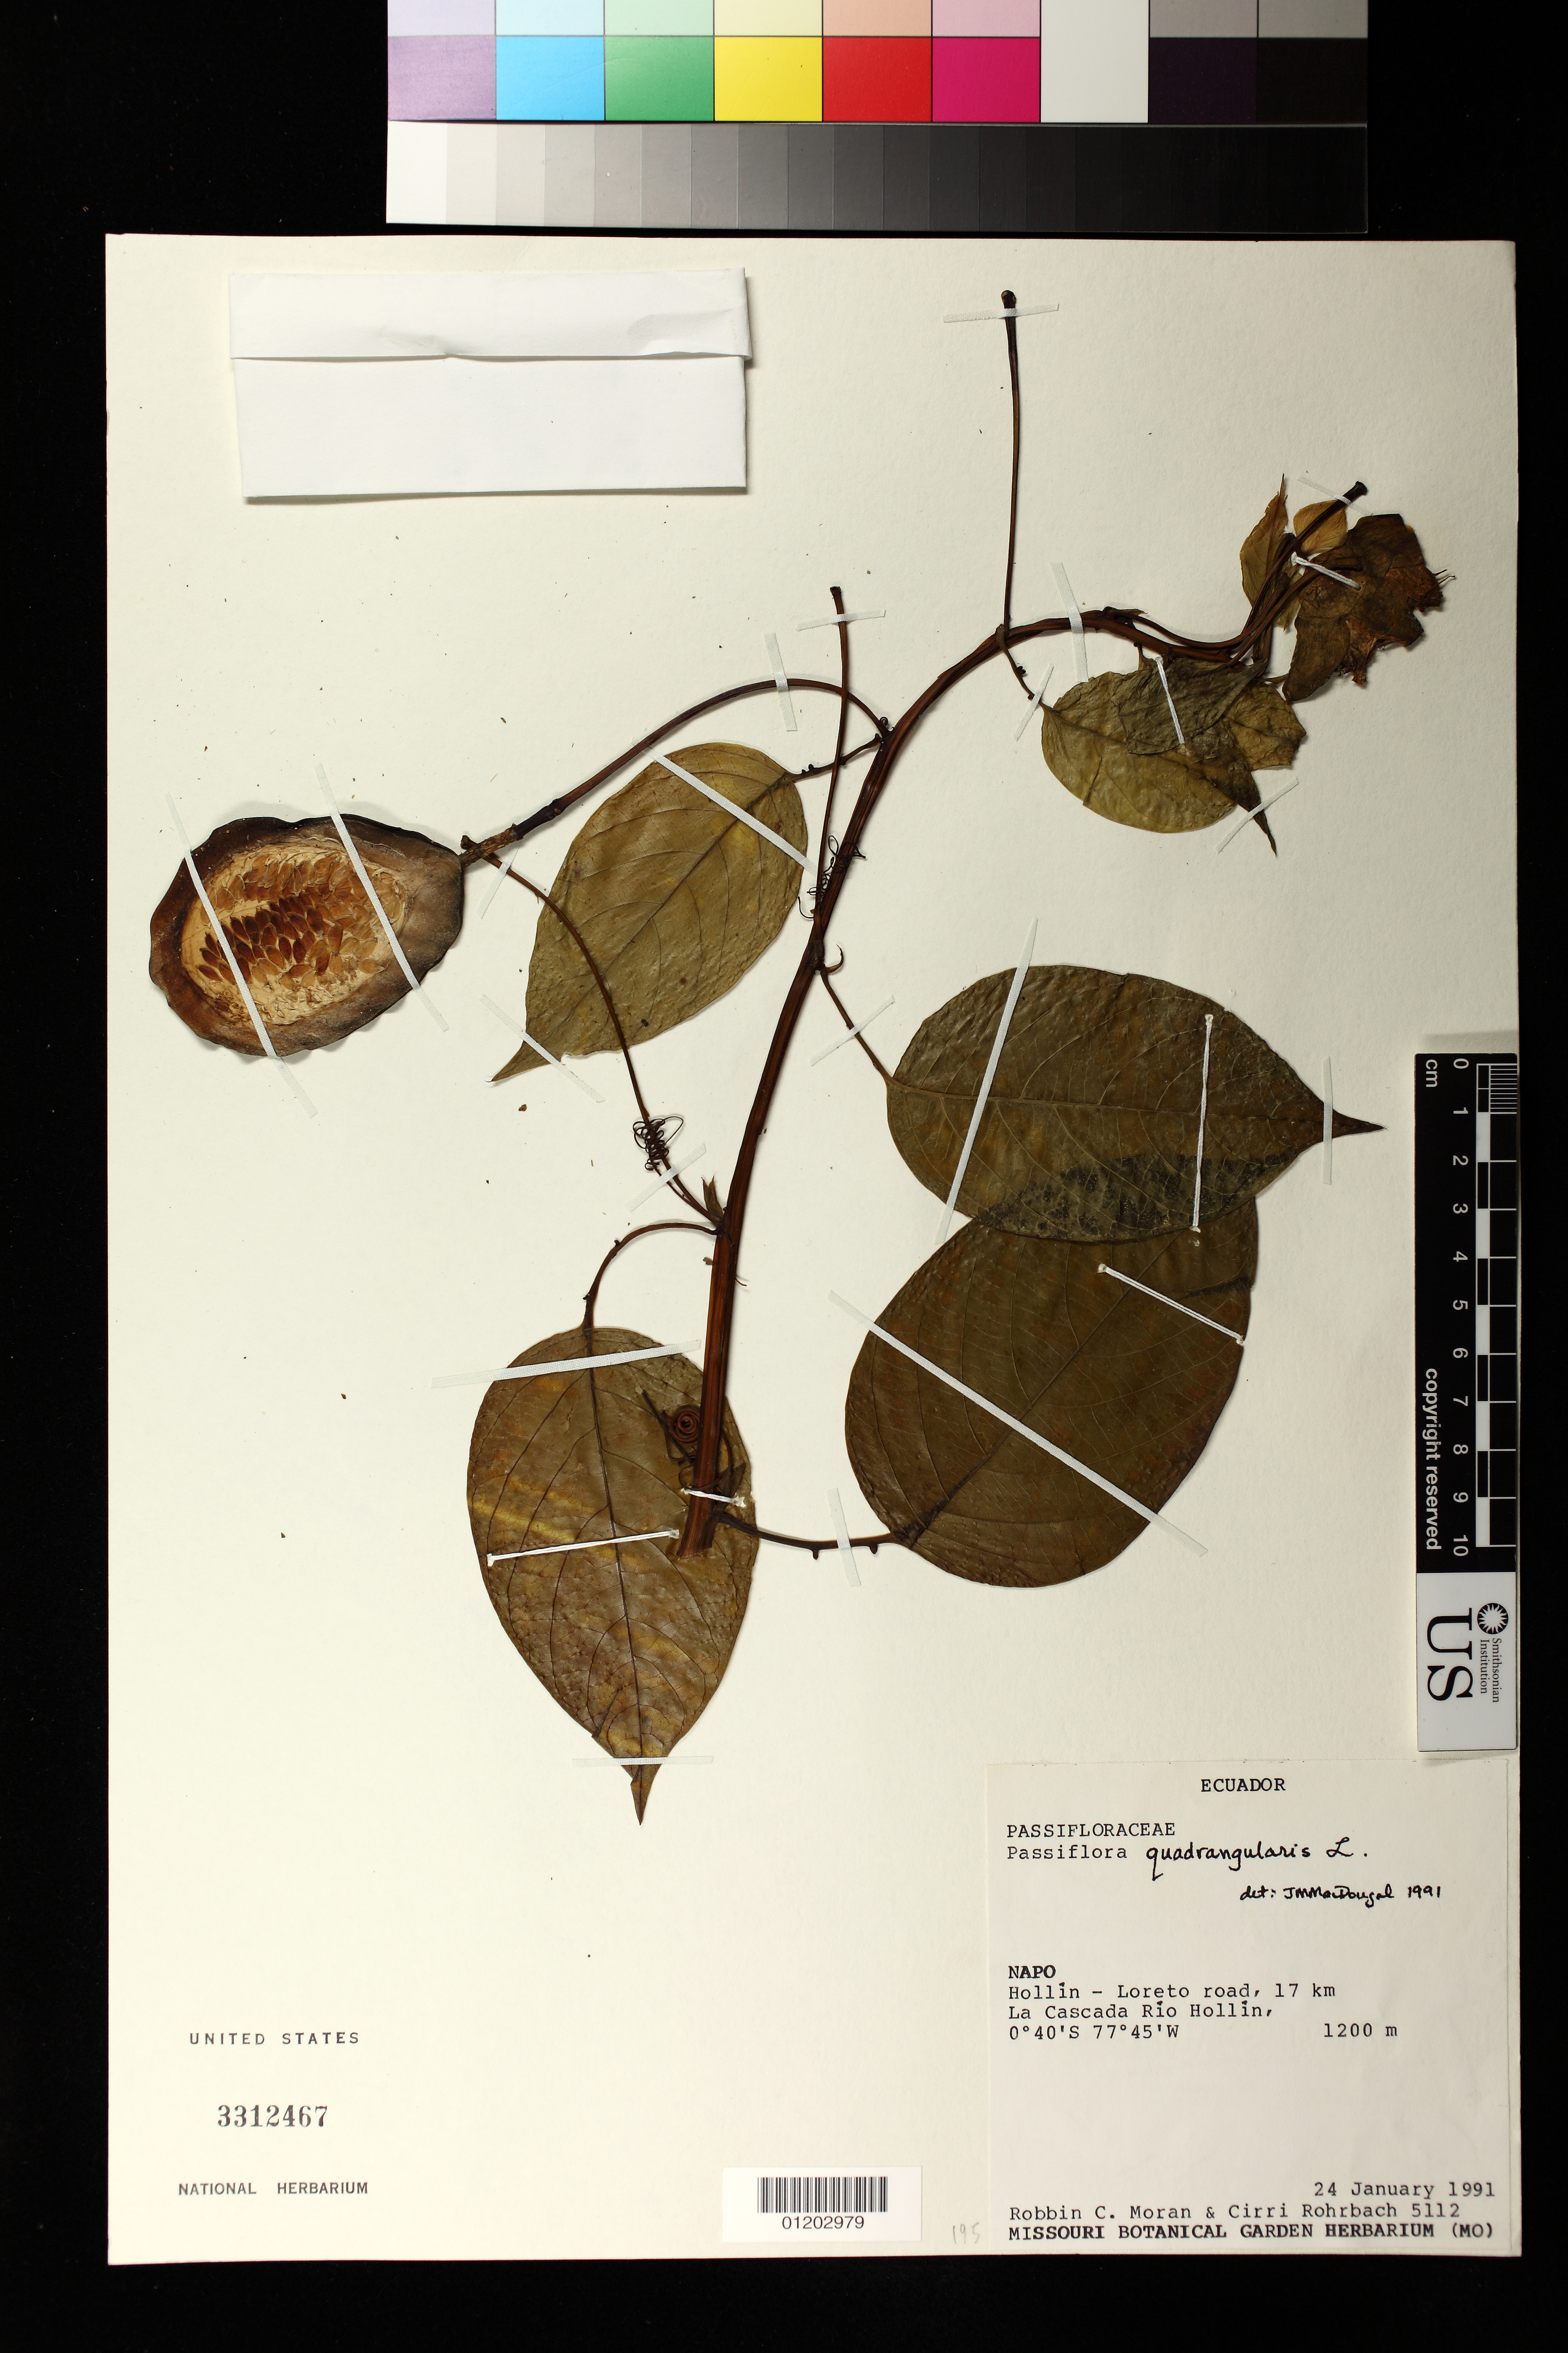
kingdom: Plantae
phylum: Tracheophyta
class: Magnoliopsida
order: Malpighiales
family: Passifloraceae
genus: Passiflora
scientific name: Passiflora quadrangularis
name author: L.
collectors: R. C. Moran & C. Rohrbach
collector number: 5112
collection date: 1991-01-24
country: Ecuador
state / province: Napo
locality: Hollin-Loreto road, 17 km La Cascada Rio Hollin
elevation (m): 1200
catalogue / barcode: US 3312467